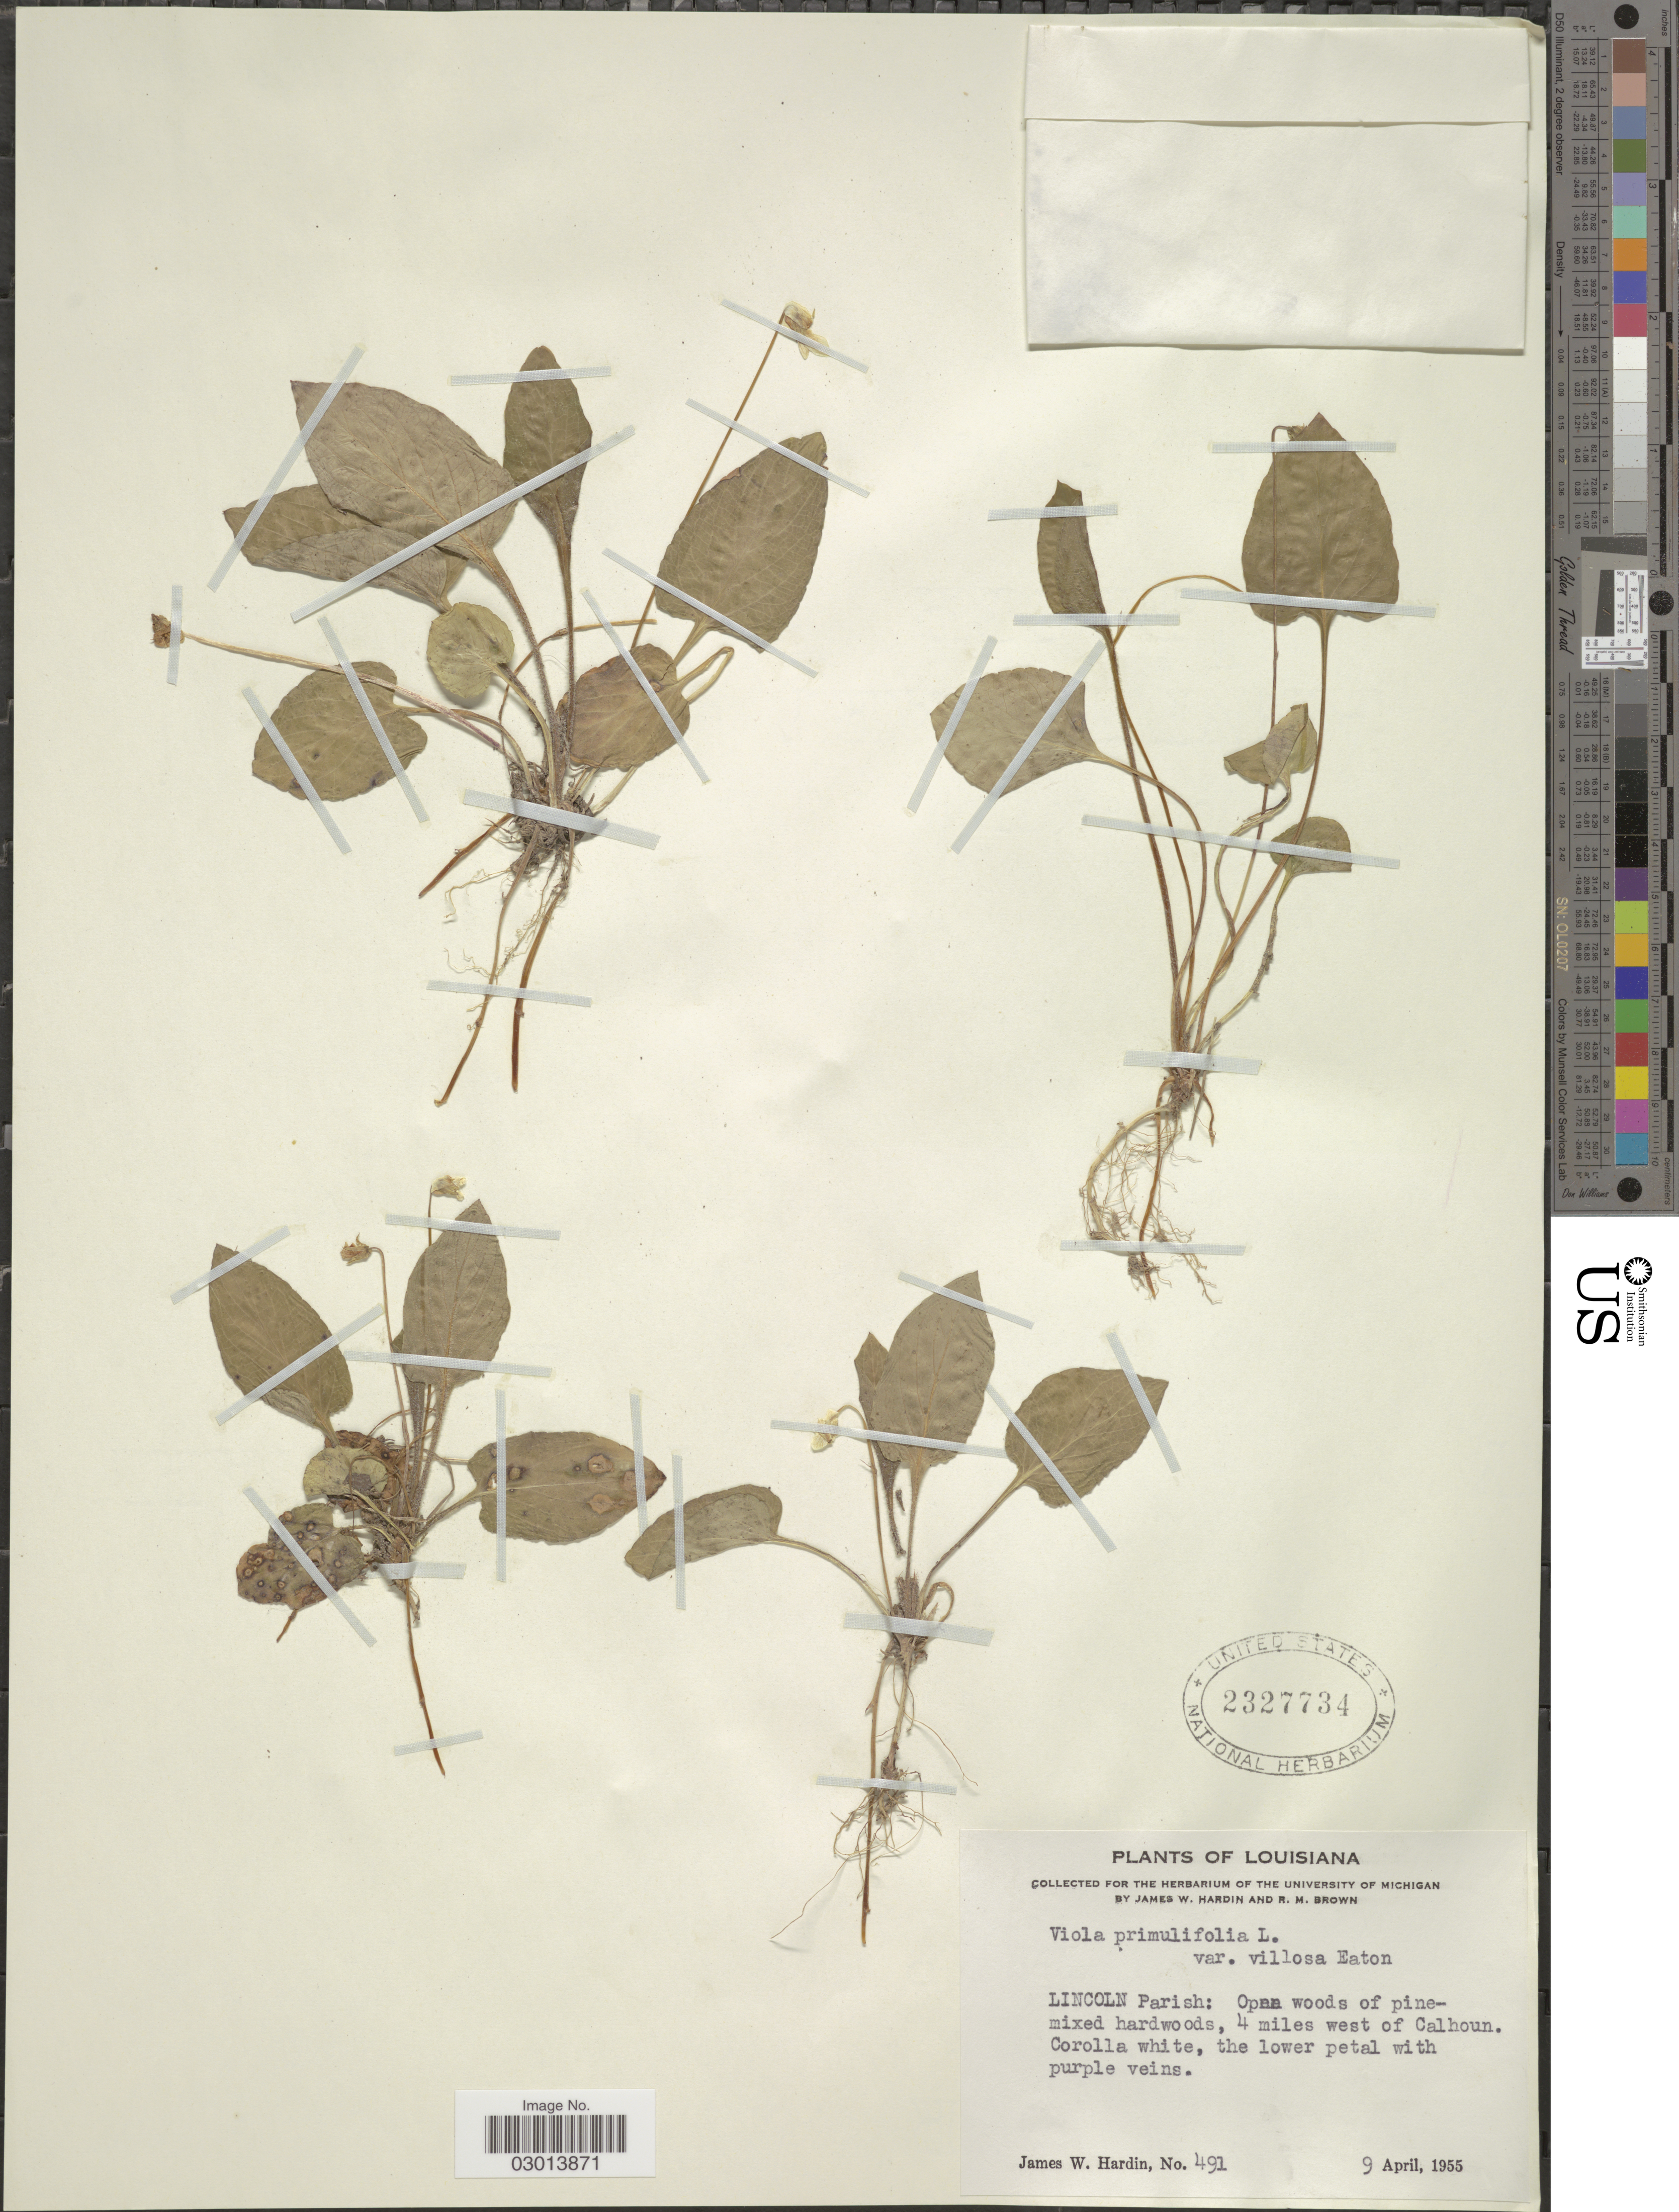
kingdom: Plantae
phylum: Tracheophyta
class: Magnoliopsida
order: Malpighiales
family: Violaceae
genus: Viola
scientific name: Viola primulifolia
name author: L.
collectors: J. W. Hardin & R. Brown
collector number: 491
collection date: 1955-04-09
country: United States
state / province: Louisiana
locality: Lincoln Parish: 4 miles west of Calhoun.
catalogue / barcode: US 2327734